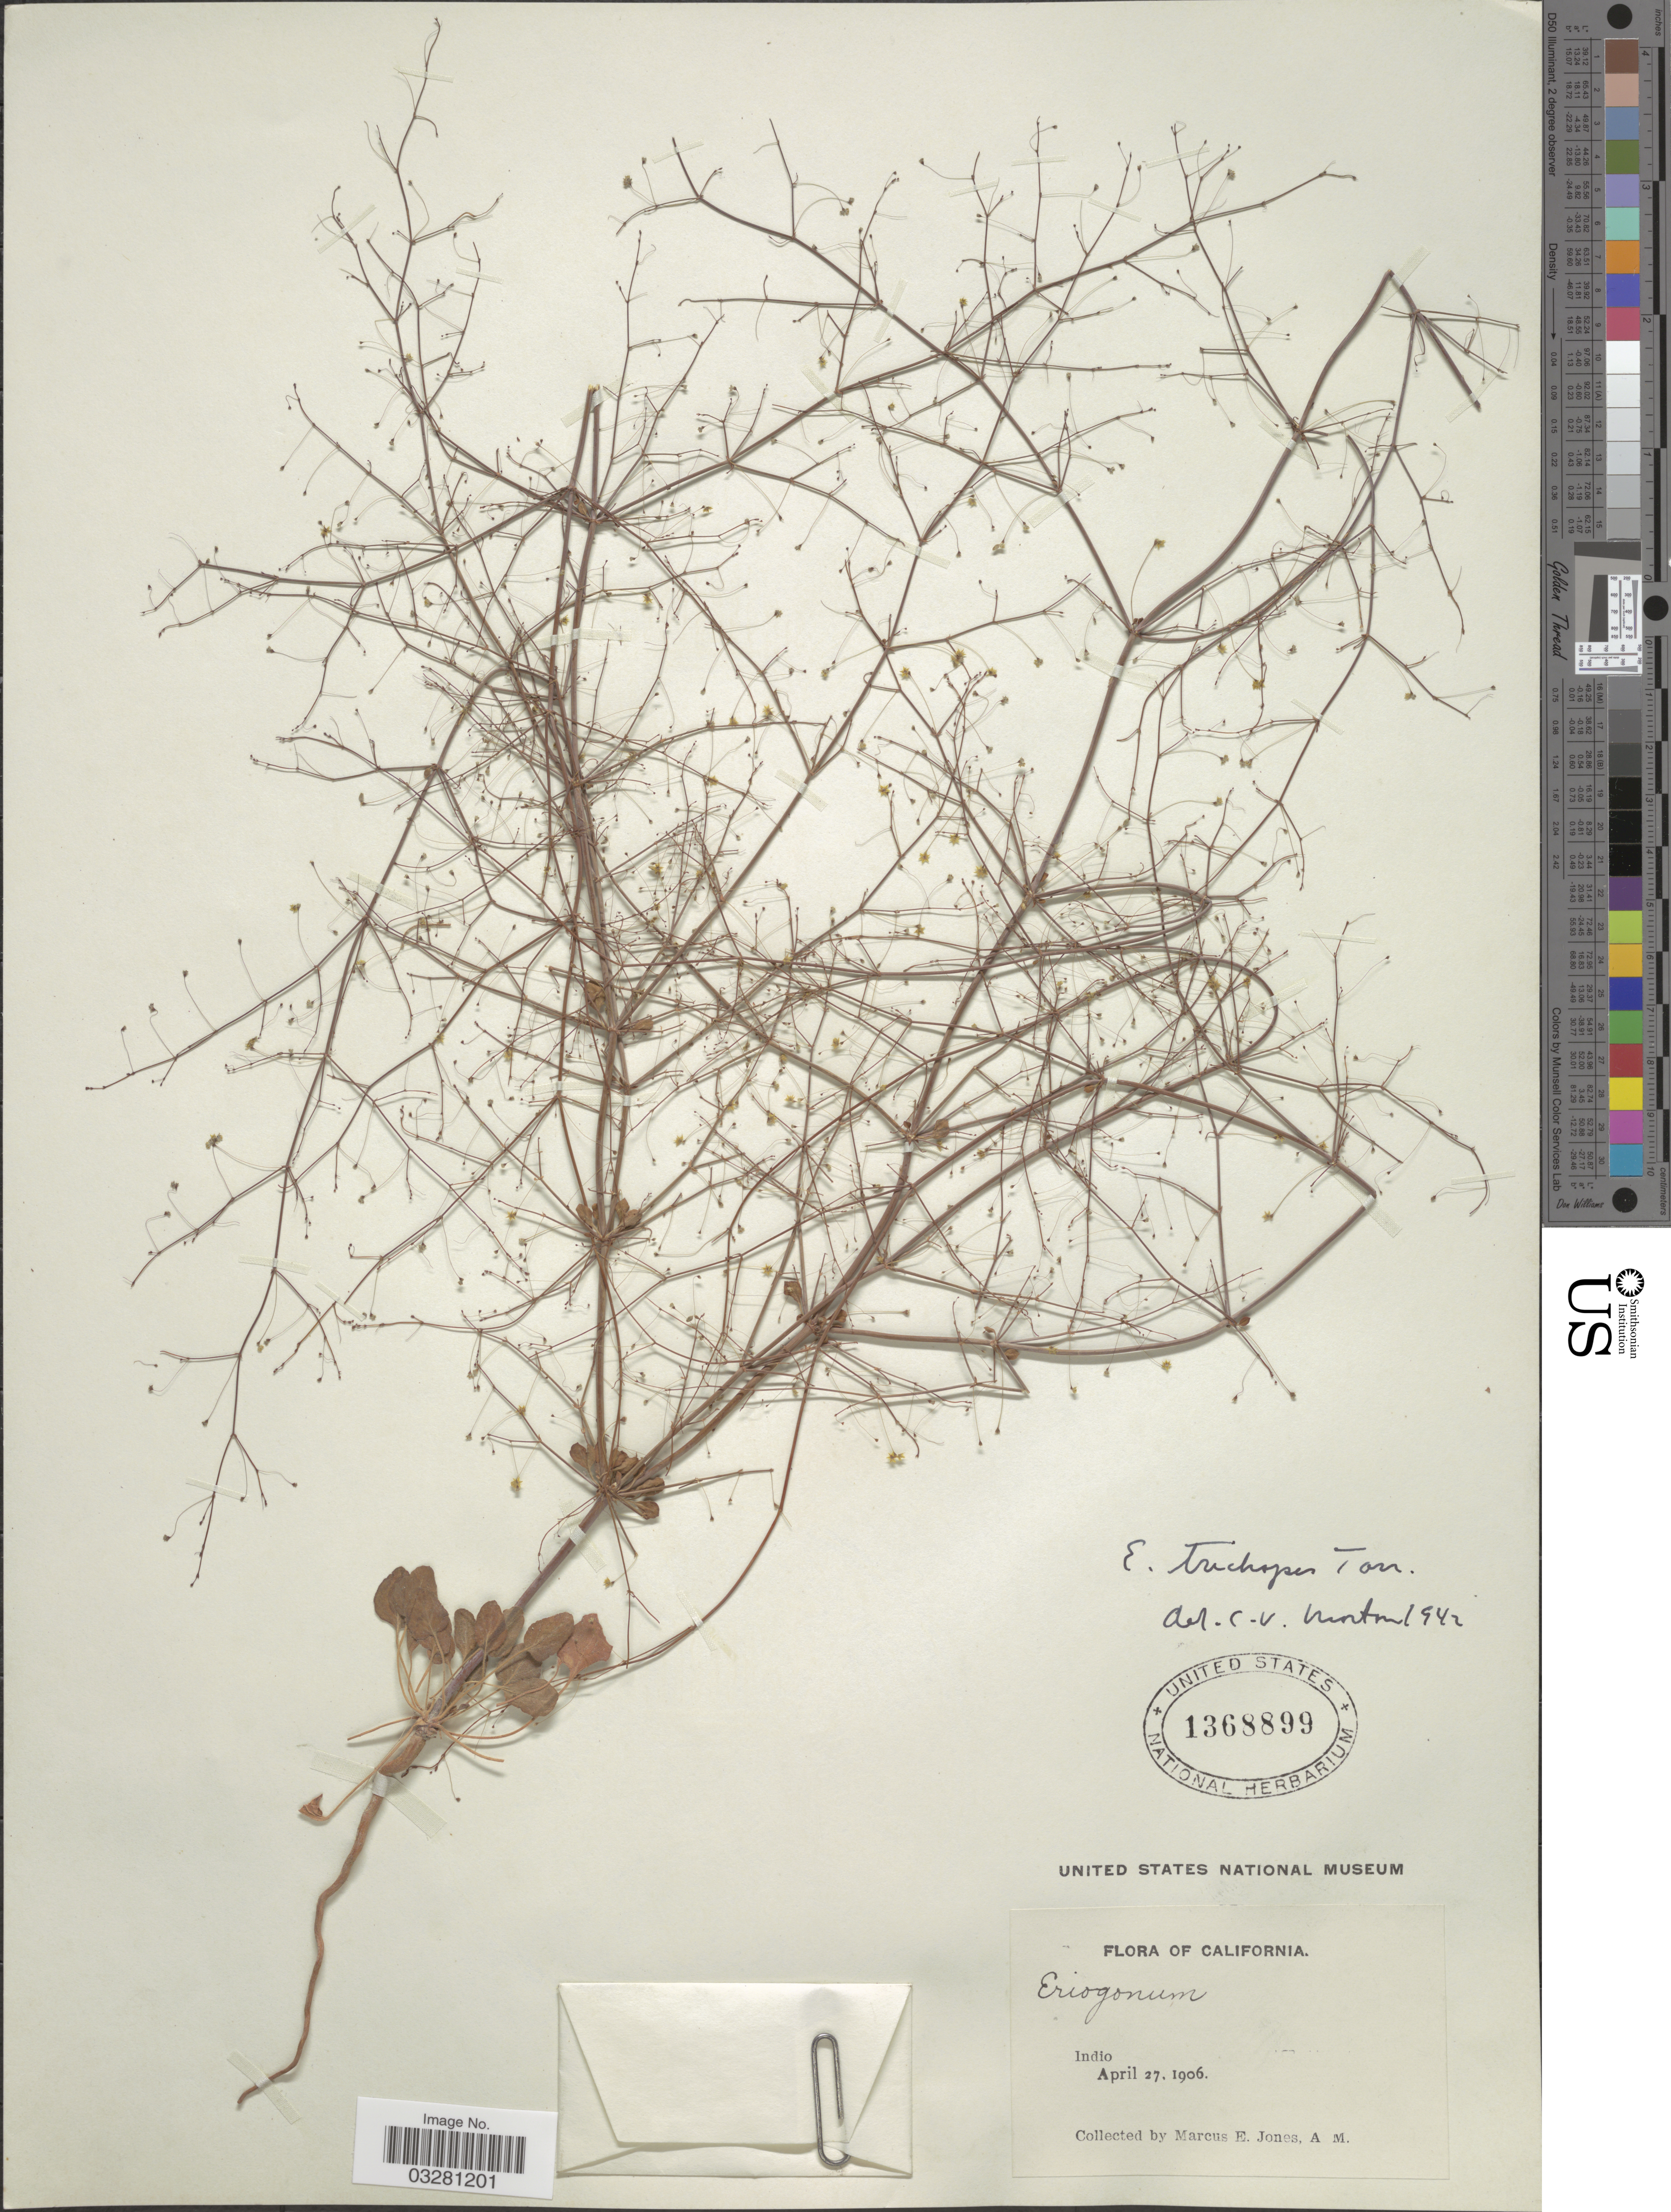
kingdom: Plantae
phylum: Tracheophyta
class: Magnoliopsida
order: Caryophyllales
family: Polygonaceae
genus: Eriogonum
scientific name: Eriogonum trichopes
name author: Torr.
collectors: M. E. Jones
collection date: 1906-04-27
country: United States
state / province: California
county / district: Riverside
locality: Indio.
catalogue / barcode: US 1368899